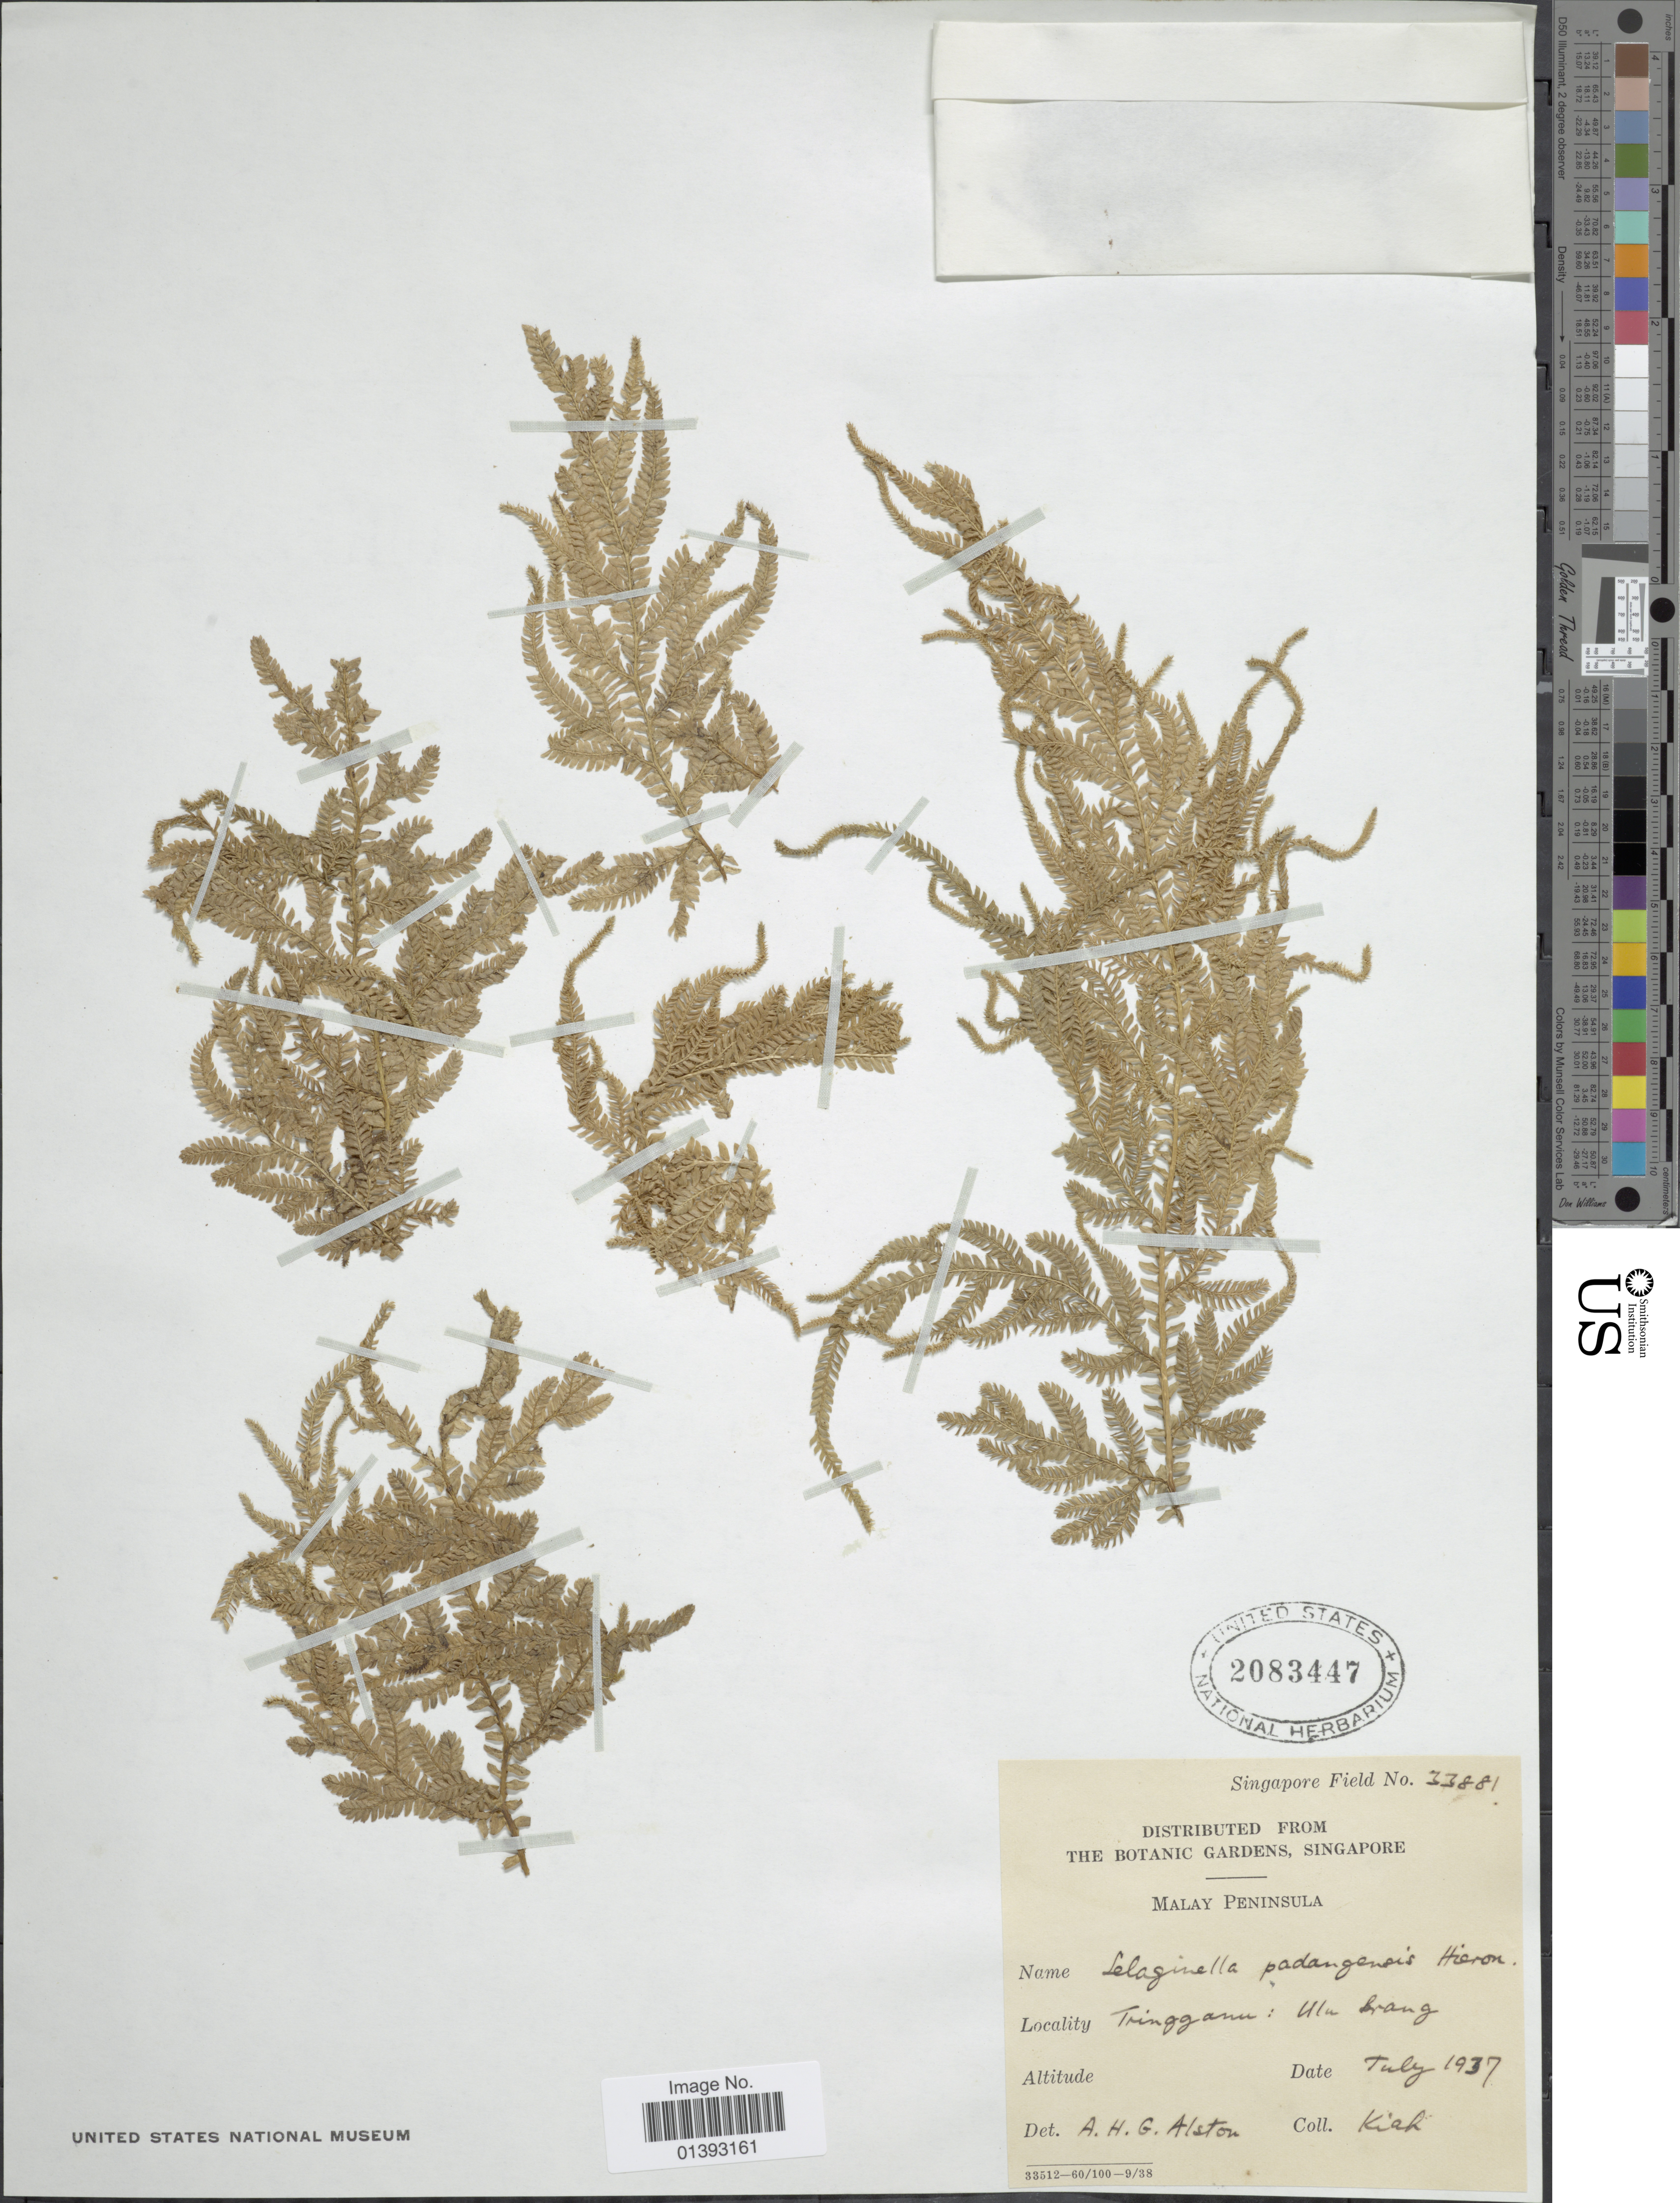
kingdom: Plantae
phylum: Tracheophyta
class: Lycopodiopsida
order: Selaginellales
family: Selaginellaceae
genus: Selaginella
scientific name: Selaginella padangensis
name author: Hieron.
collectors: -. Kiah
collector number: Singapore Field 33881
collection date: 1937-07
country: Malaysia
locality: Malay Peninsula, Tringganu: Ulu Prang [interpreted]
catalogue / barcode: US 2083447